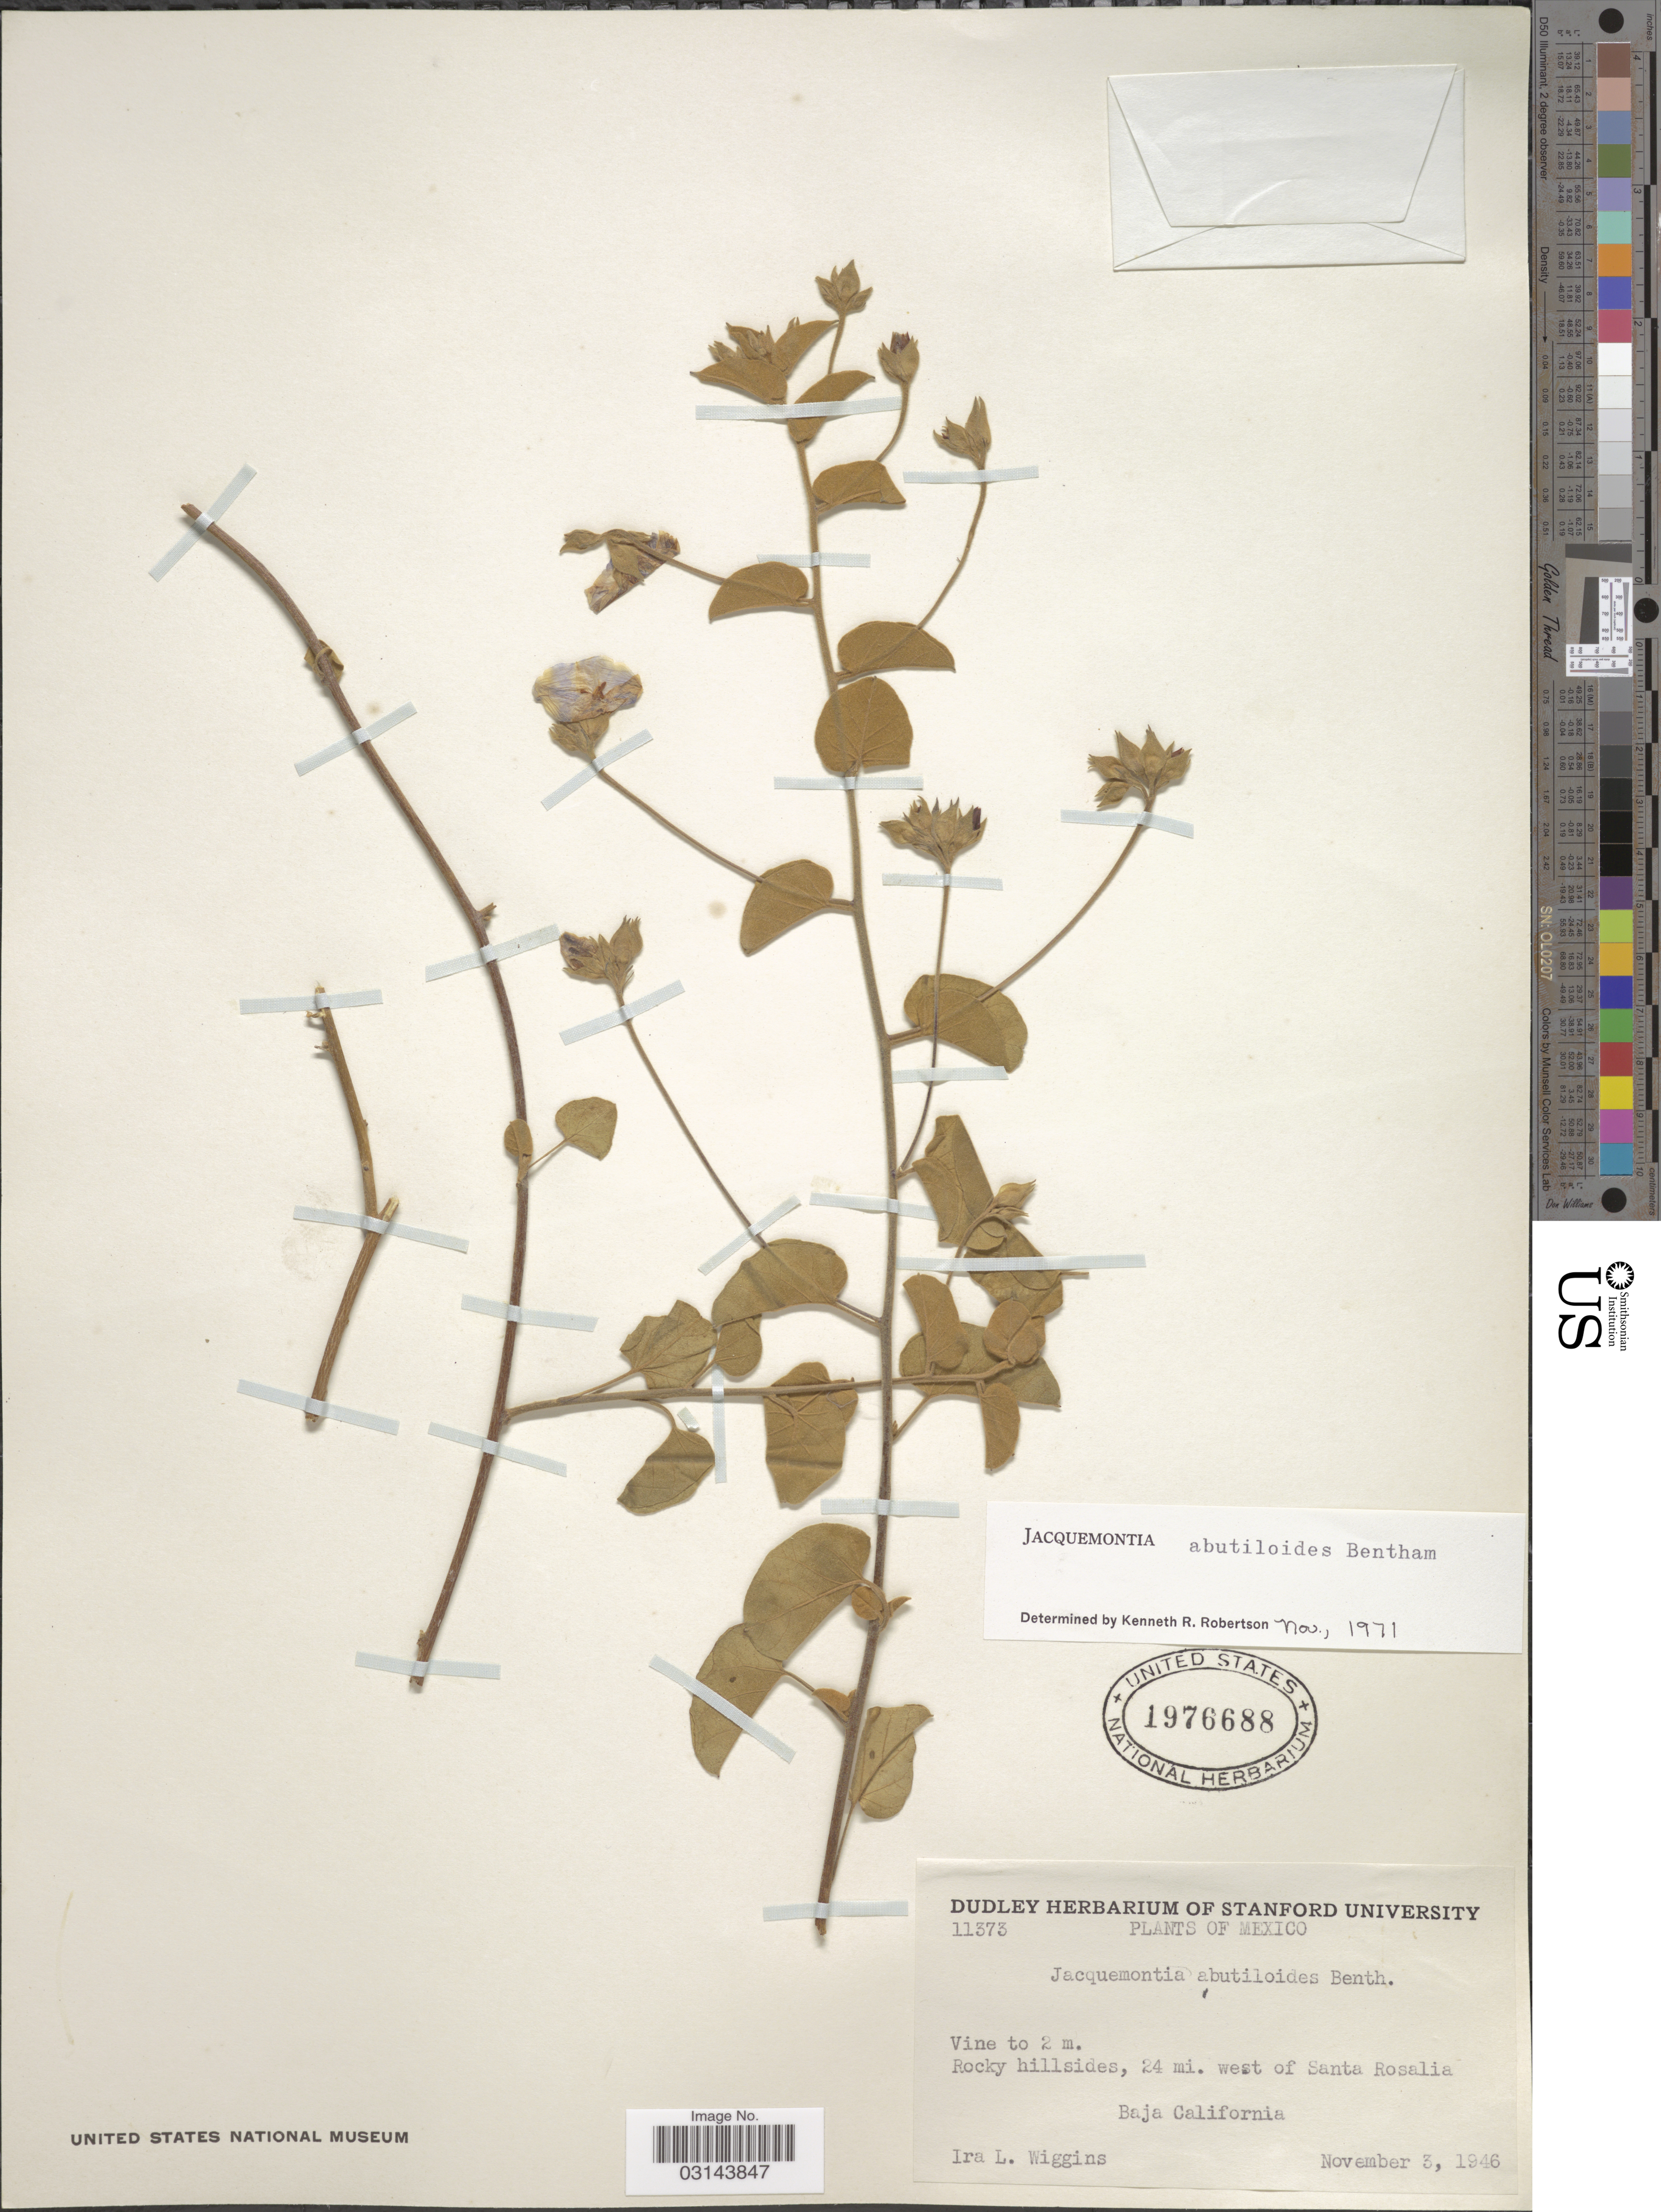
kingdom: Plantae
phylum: Tracheophyta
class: Magnoliopsida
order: Solanales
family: Convolvulaceae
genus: Jacquemontia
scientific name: Jacquemontia abutiloides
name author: Benth.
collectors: I. L. Wiggins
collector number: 11373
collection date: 1946-11-03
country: Mexico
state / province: Baja California Sur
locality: Rocky hillsides, 24 mi. west of Santa Rosalia.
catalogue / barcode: US 1976688